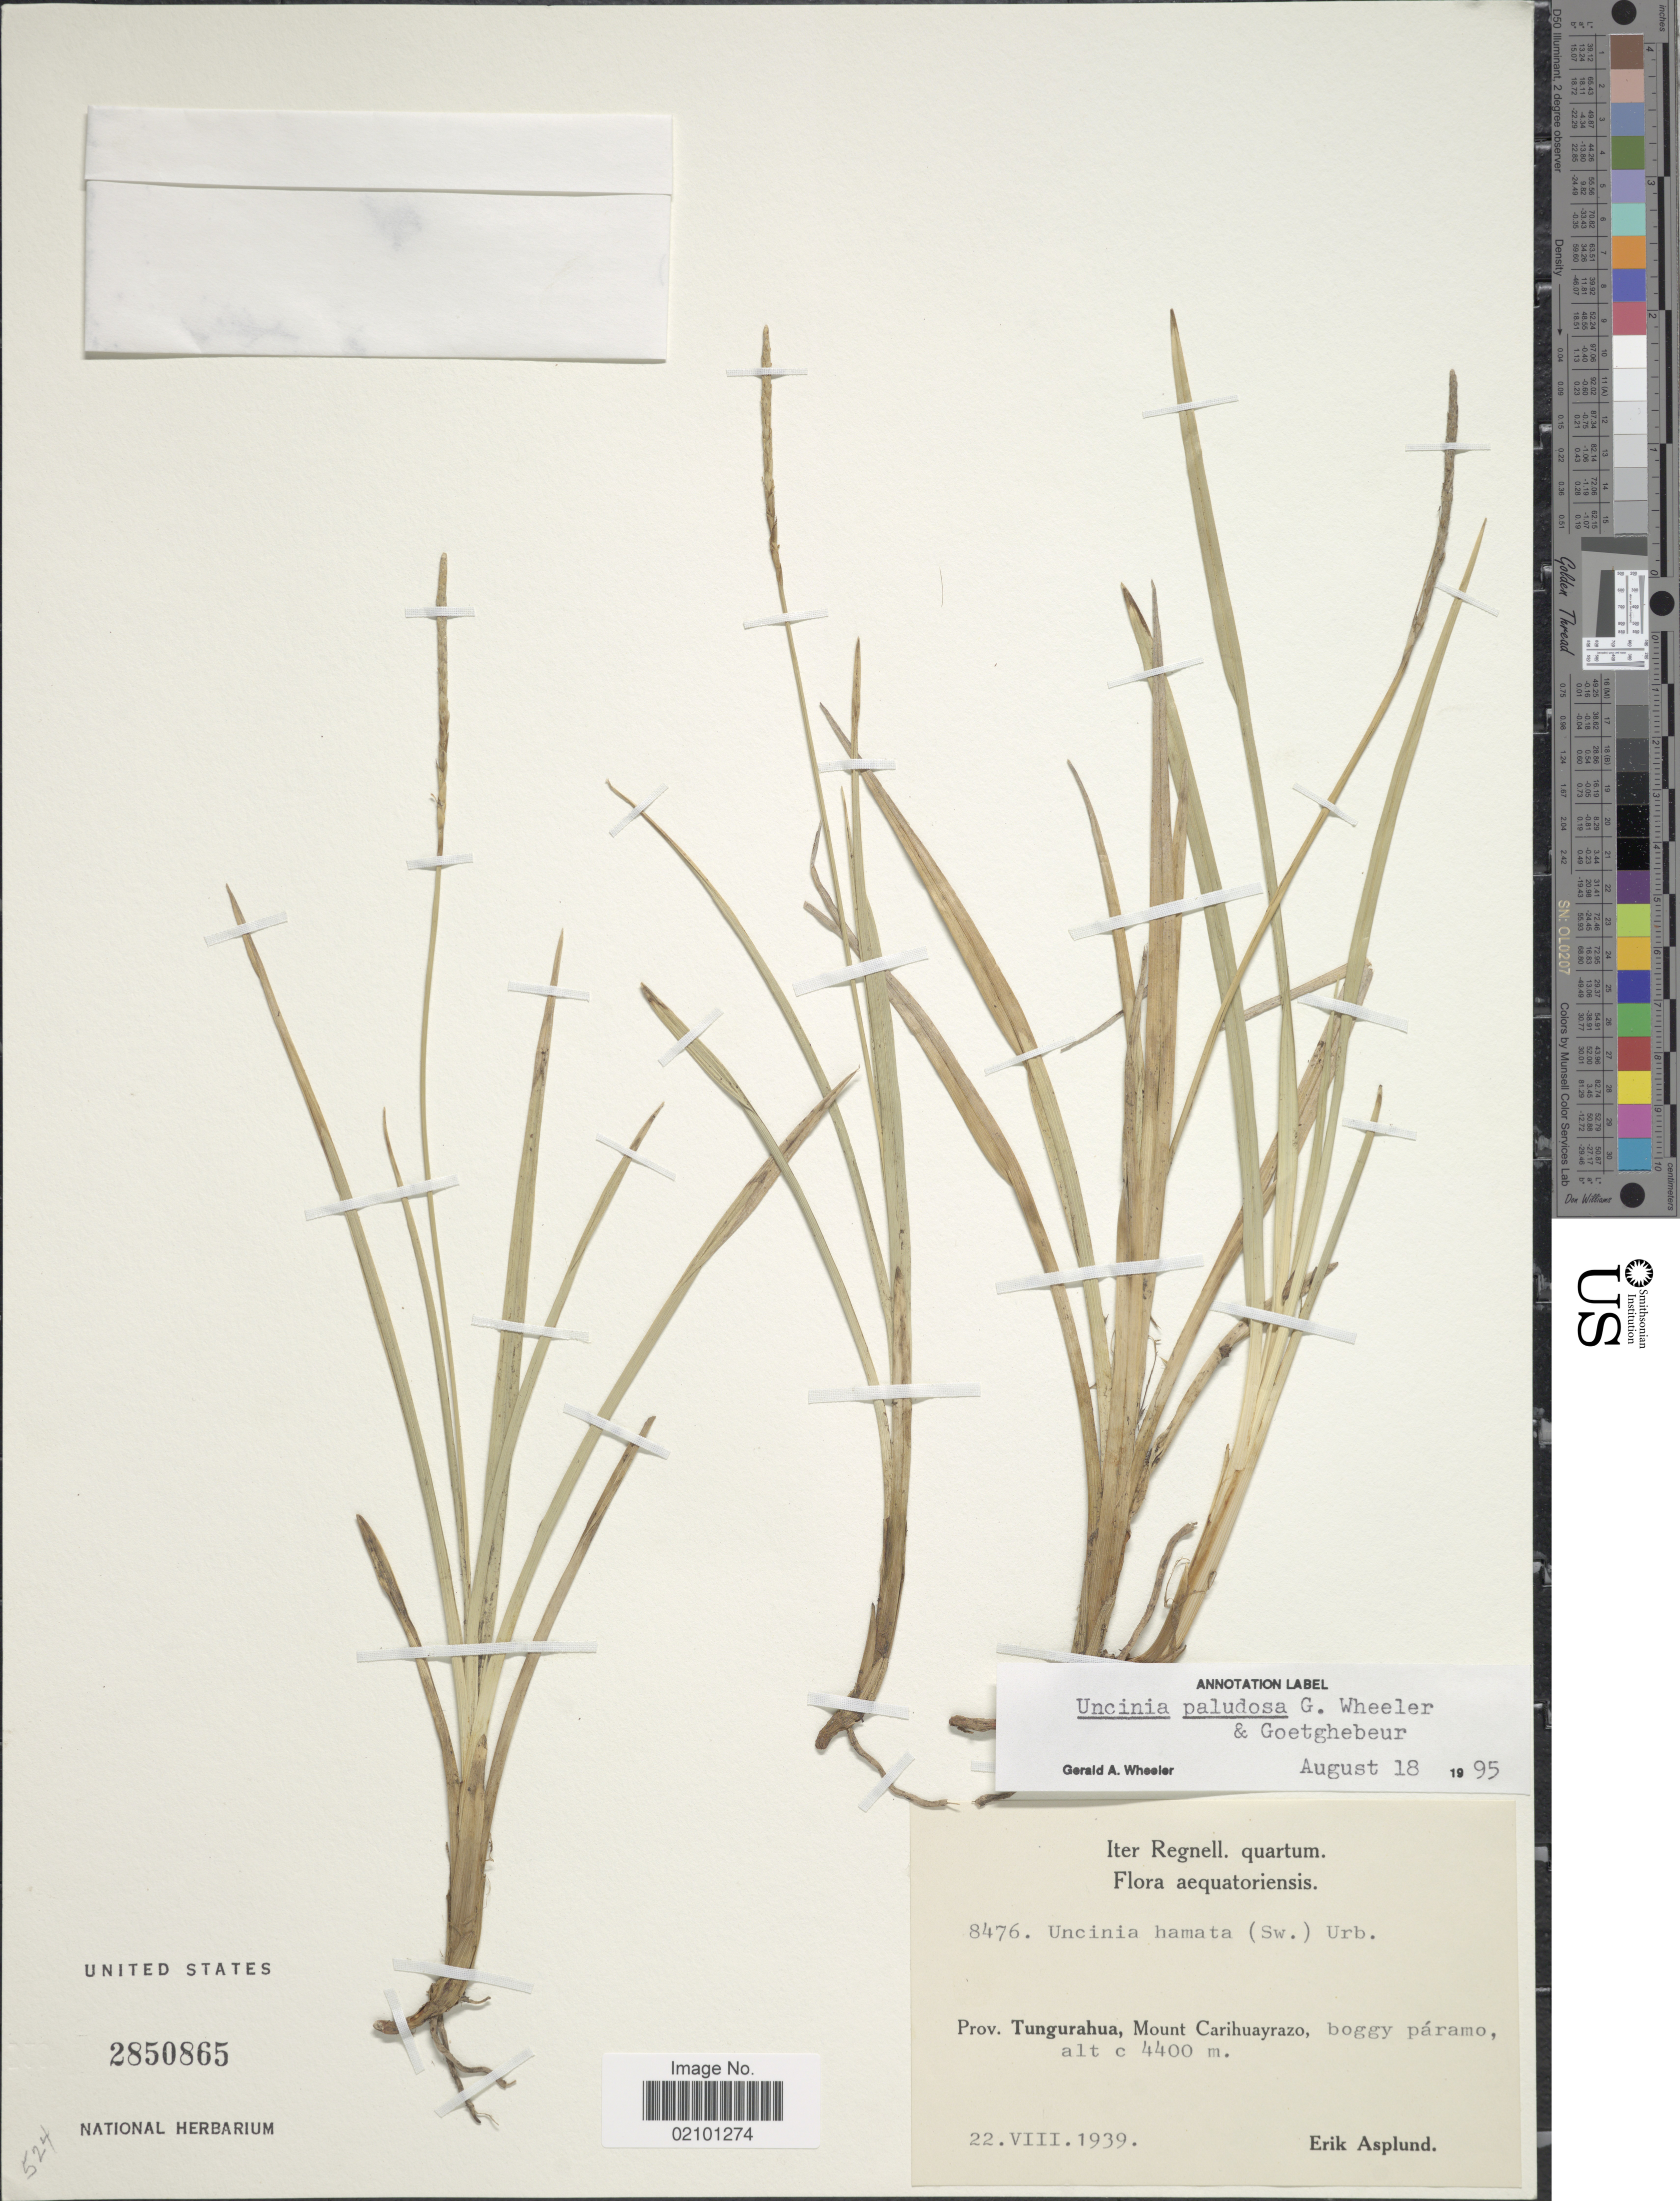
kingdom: Plantae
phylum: Tracheophyta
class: Liliopsida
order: Poales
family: Cyperaceae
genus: Carex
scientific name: Carex laegardii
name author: J.R. Starr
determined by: Jimnéz-Mejias, Pedro, (UPOS), Universidad Pablo de Olavide (SPAIN)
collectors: E. Asplund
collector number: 8476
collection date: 1939-08-22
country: Ecuador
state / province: Tungurahua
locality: Prov. Tungurahua, Mount Carihuayrazo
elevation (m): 4400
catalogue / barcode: US 2850865